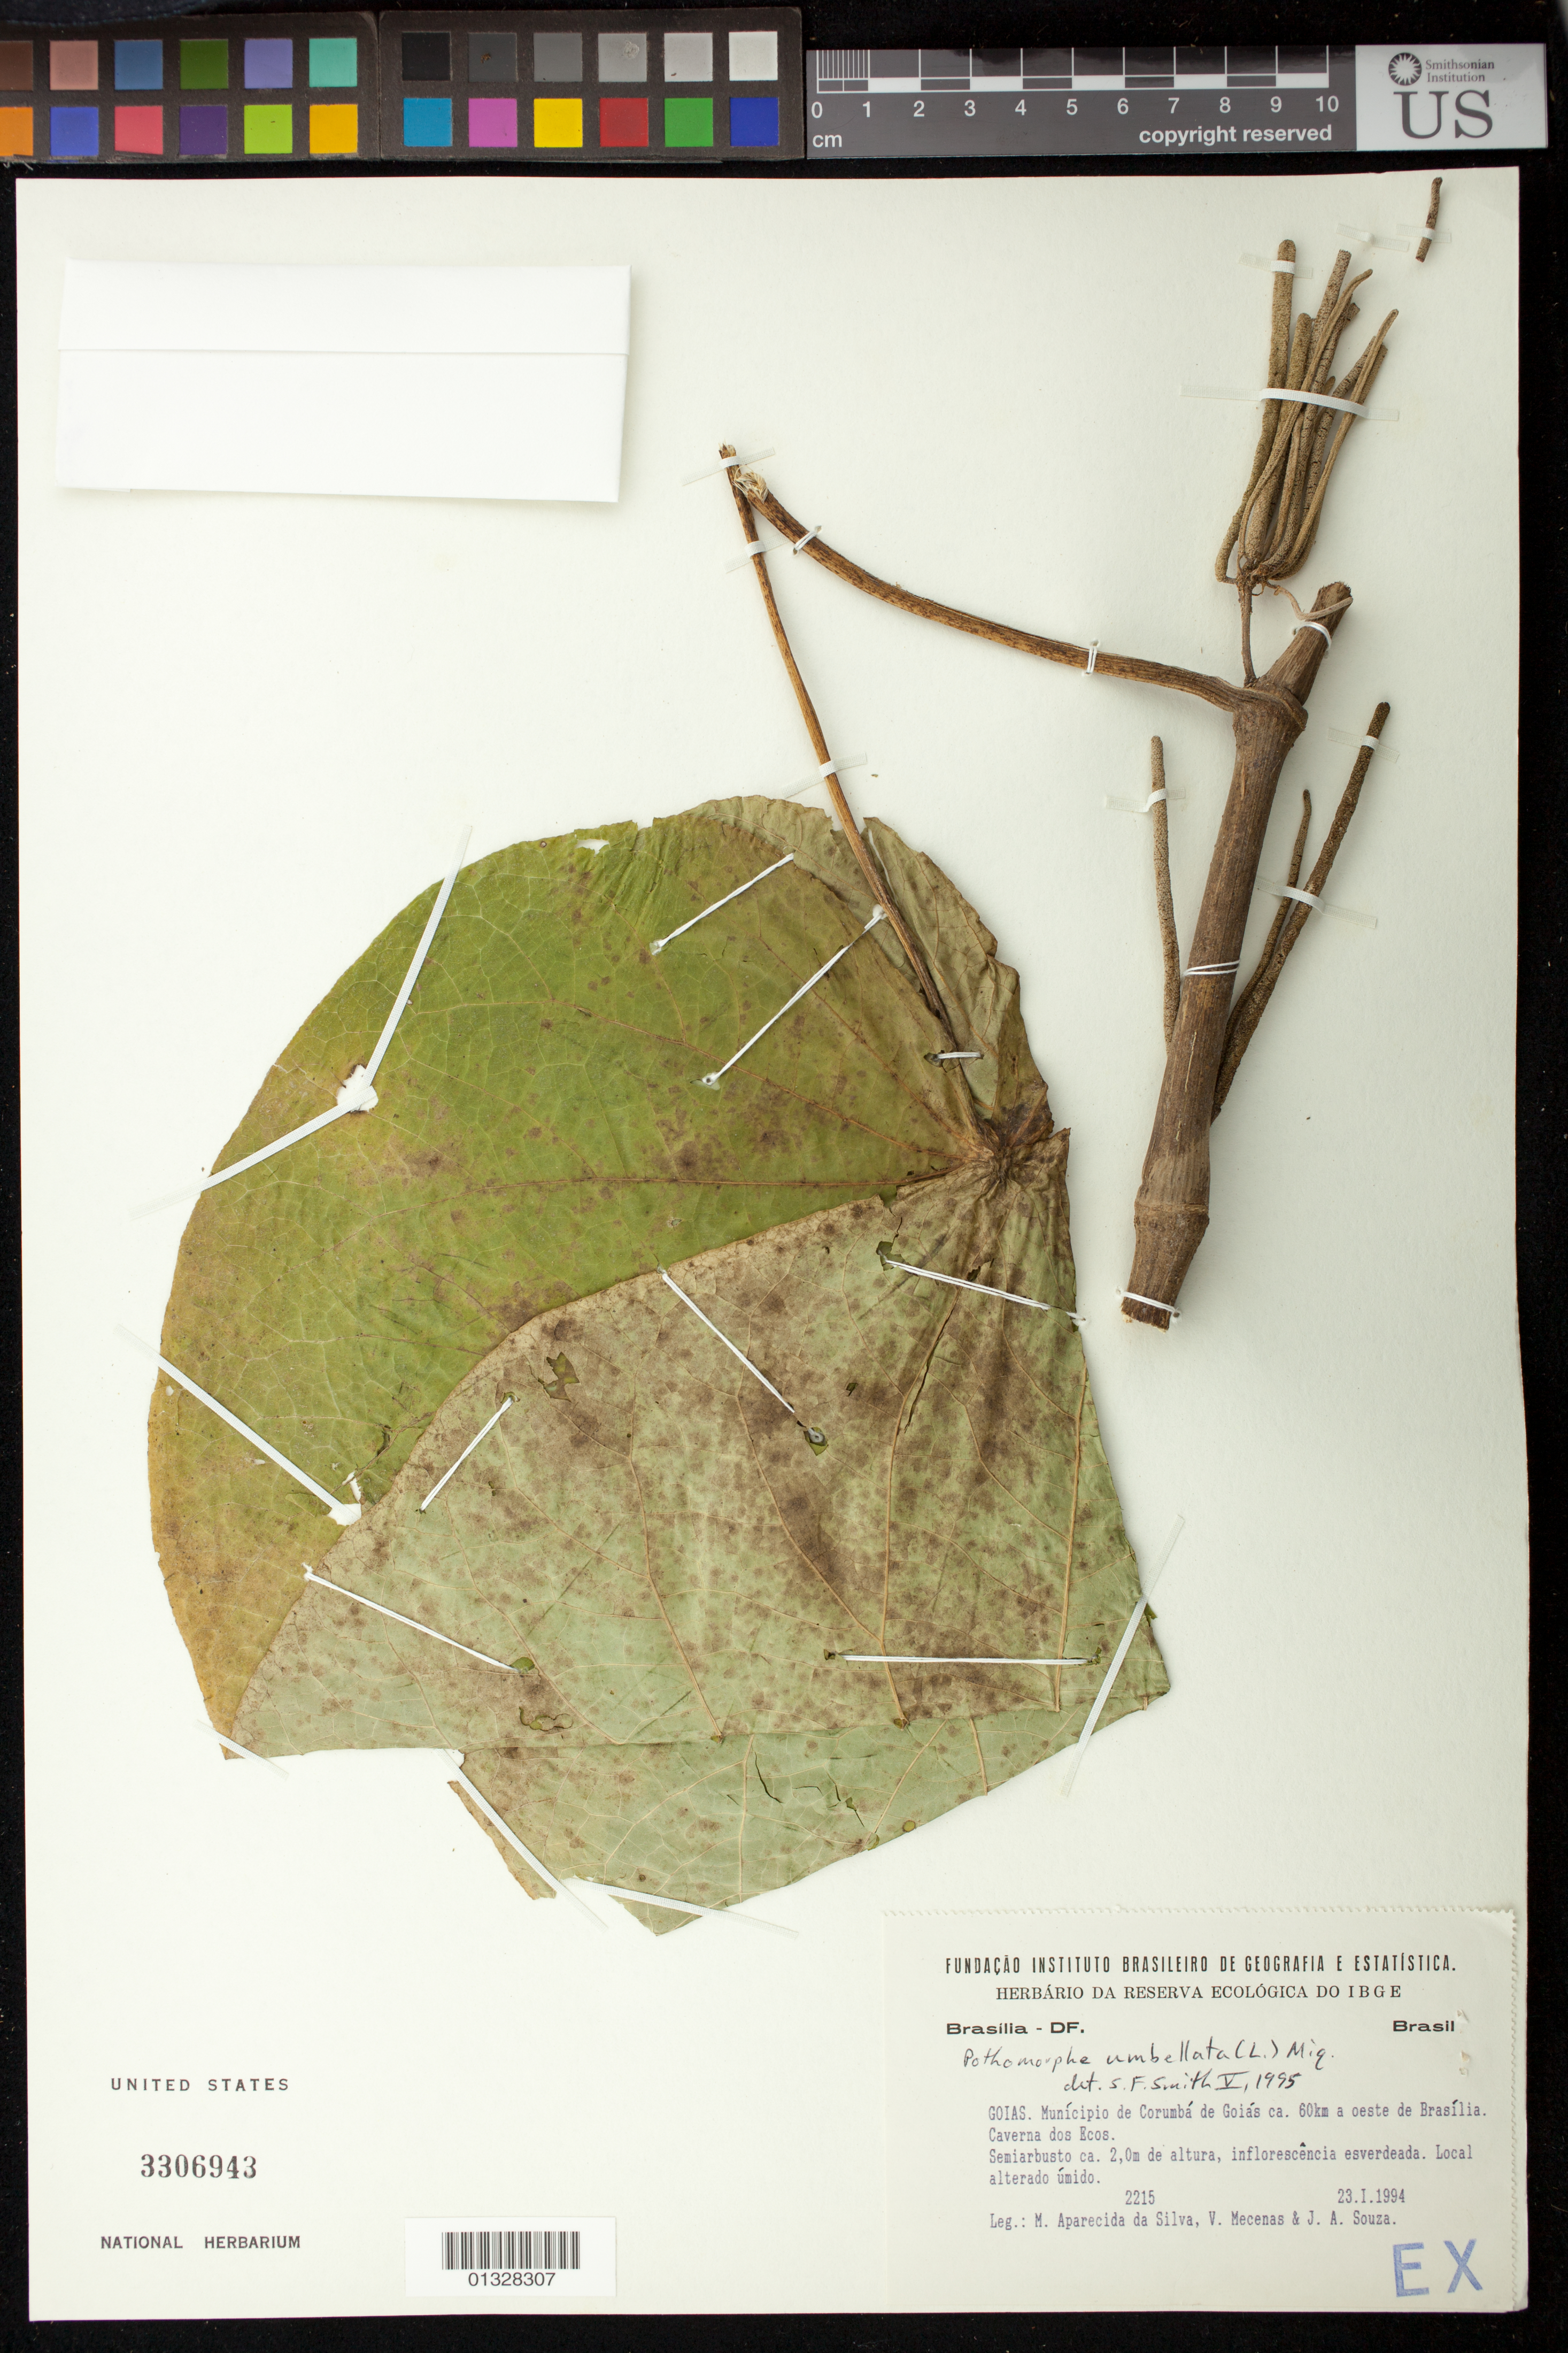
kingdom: Plantae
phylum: Tracheophyta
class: Magnoliopsida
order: Piperales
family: Piperaceae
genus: Piper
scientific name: Piper umbellatum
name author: L.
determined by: Strong, M. T., (US), Smithsonian Institution - National Museum of Natural History (UNITED STATES)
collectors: M. A. Silva & V. Mecenas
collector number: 2215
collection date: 1994-01-23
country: Brazil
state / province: Goiás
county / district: Corumbá de Goiás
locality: Ca. 60km a oeste de Brasília. Caverna dos Ecos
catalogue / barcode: US 3306943